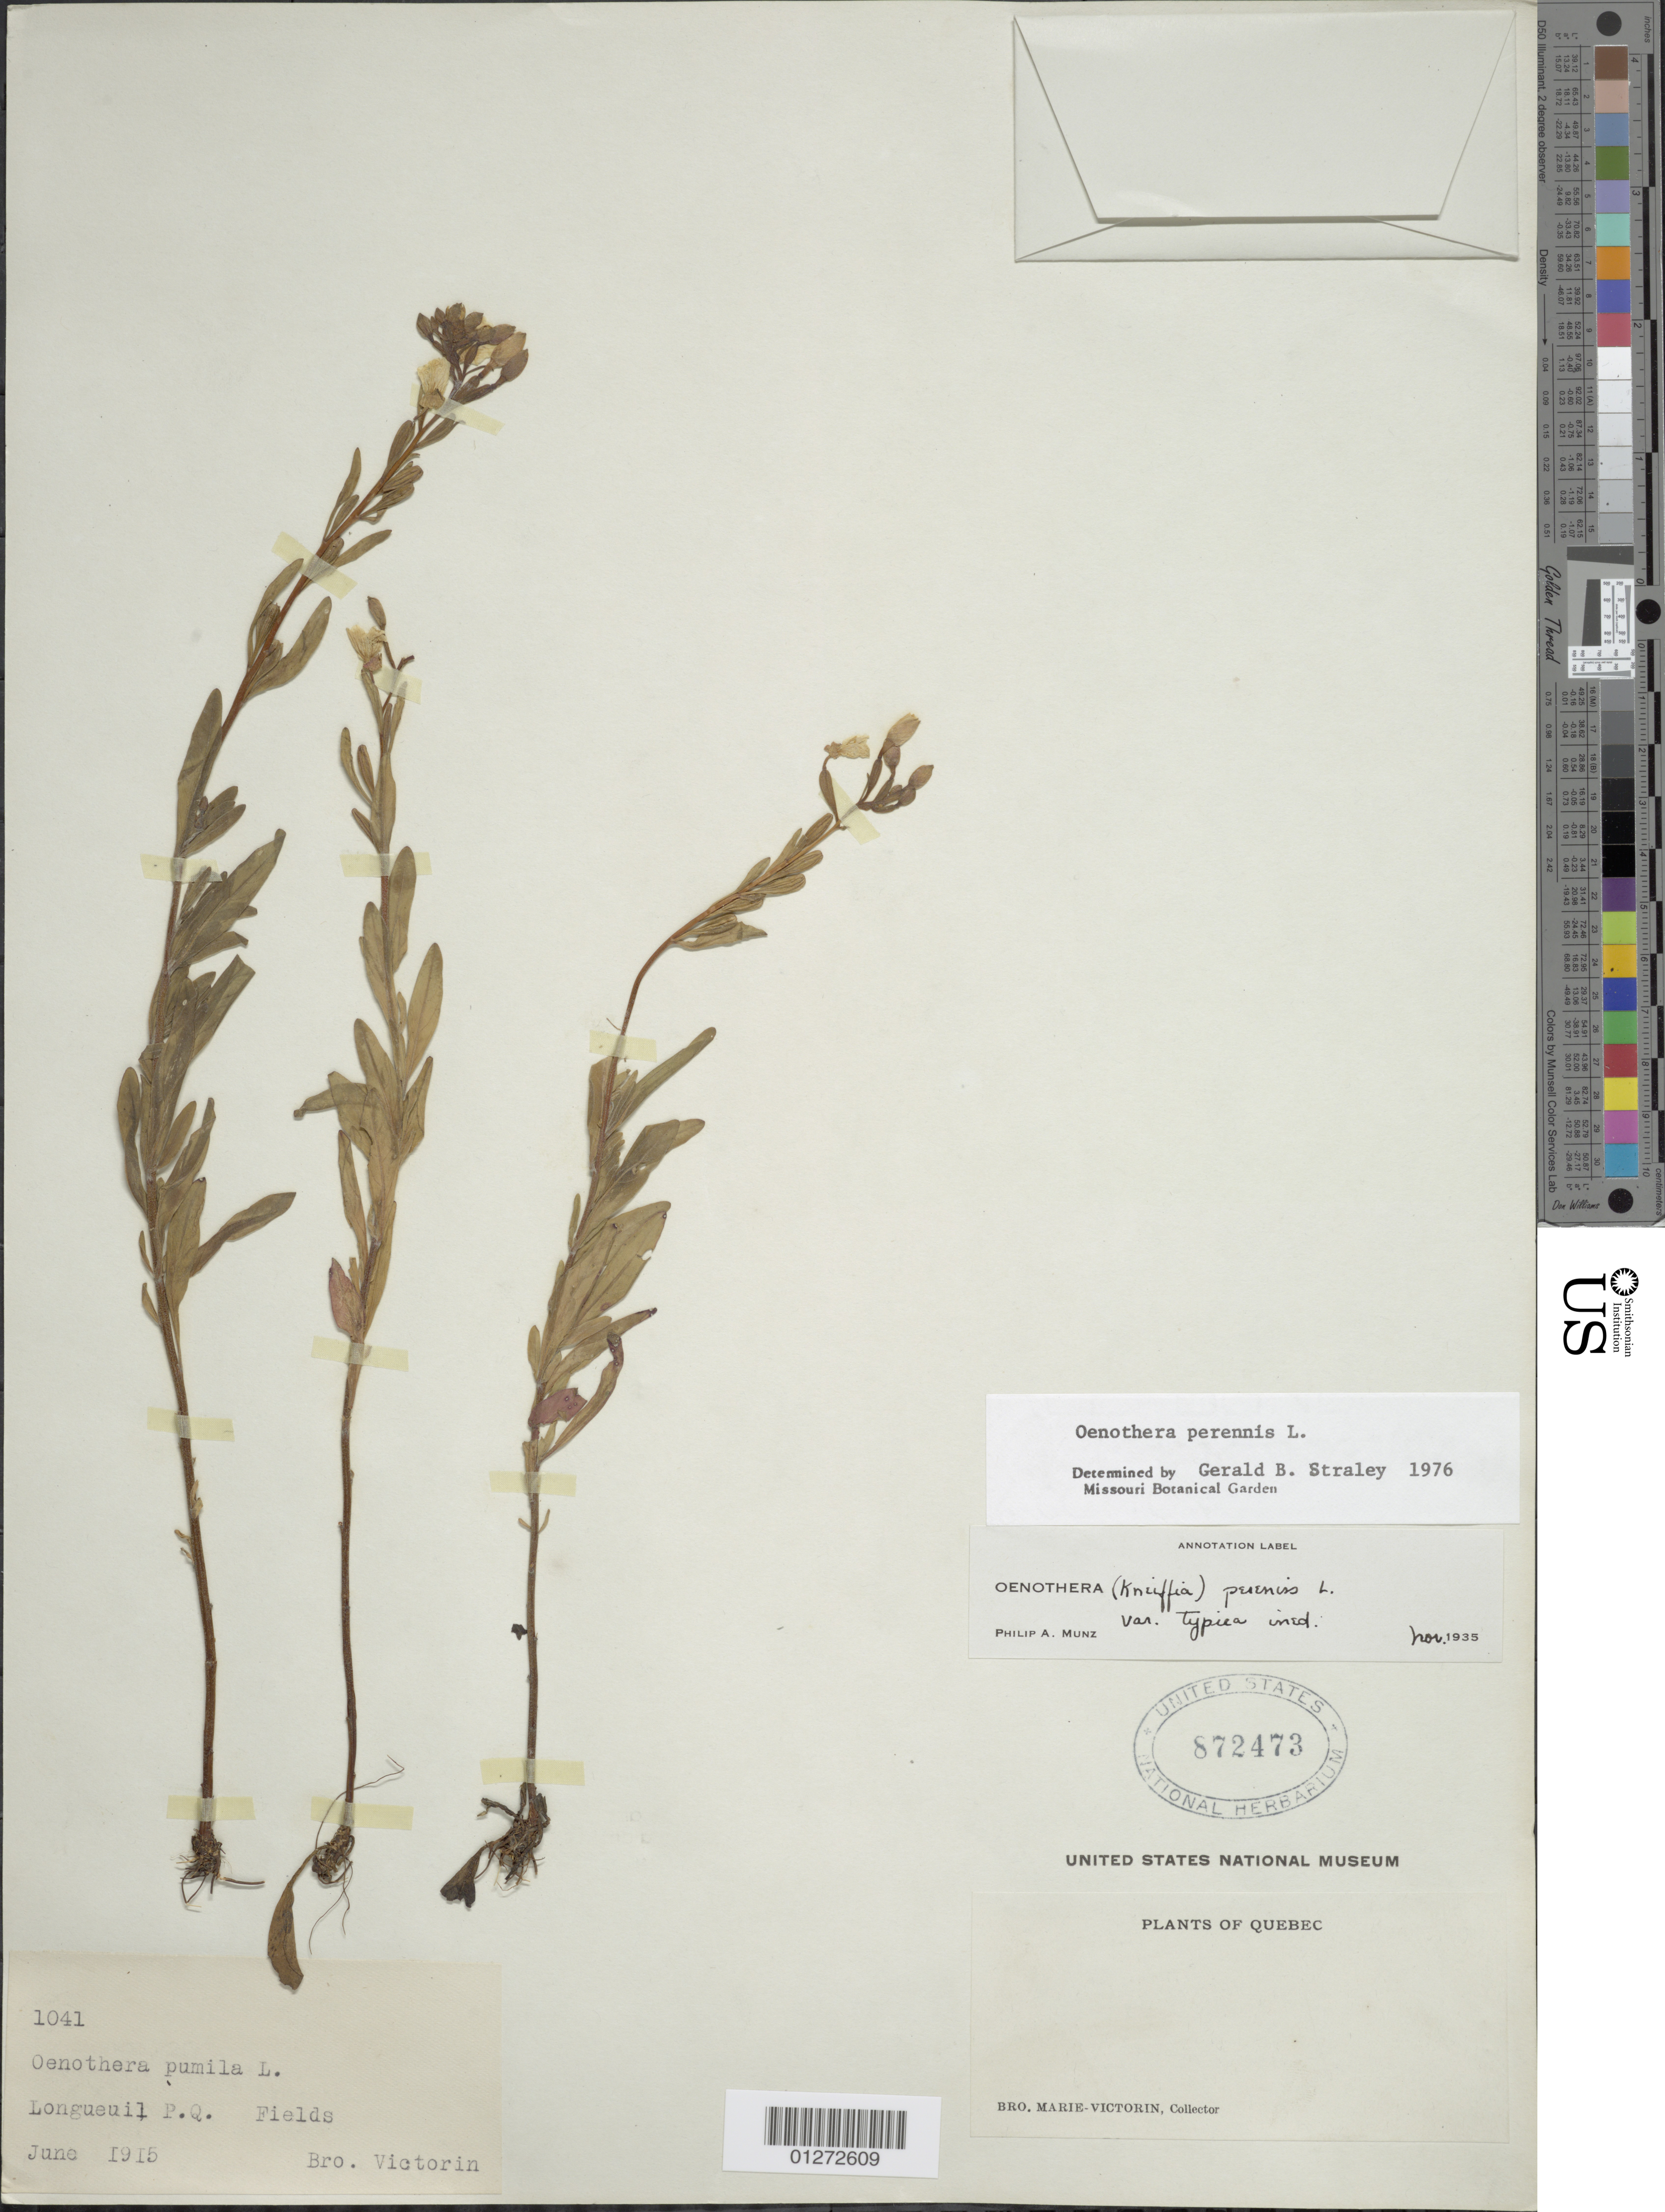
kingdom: Plantae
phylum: Tracheophyta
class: Magnoliopsida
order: Myrtales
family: Onagraceae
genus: Oenothera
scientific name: Oenothera perennis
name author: L.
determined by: Straley, G. B.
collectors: Fr. Marie-Victorin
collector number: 1041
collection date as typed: Jun 1915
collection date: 1915-06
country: Canada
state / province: Quebec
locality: Longueuil: P.Q. Fields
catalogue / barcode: US 872473